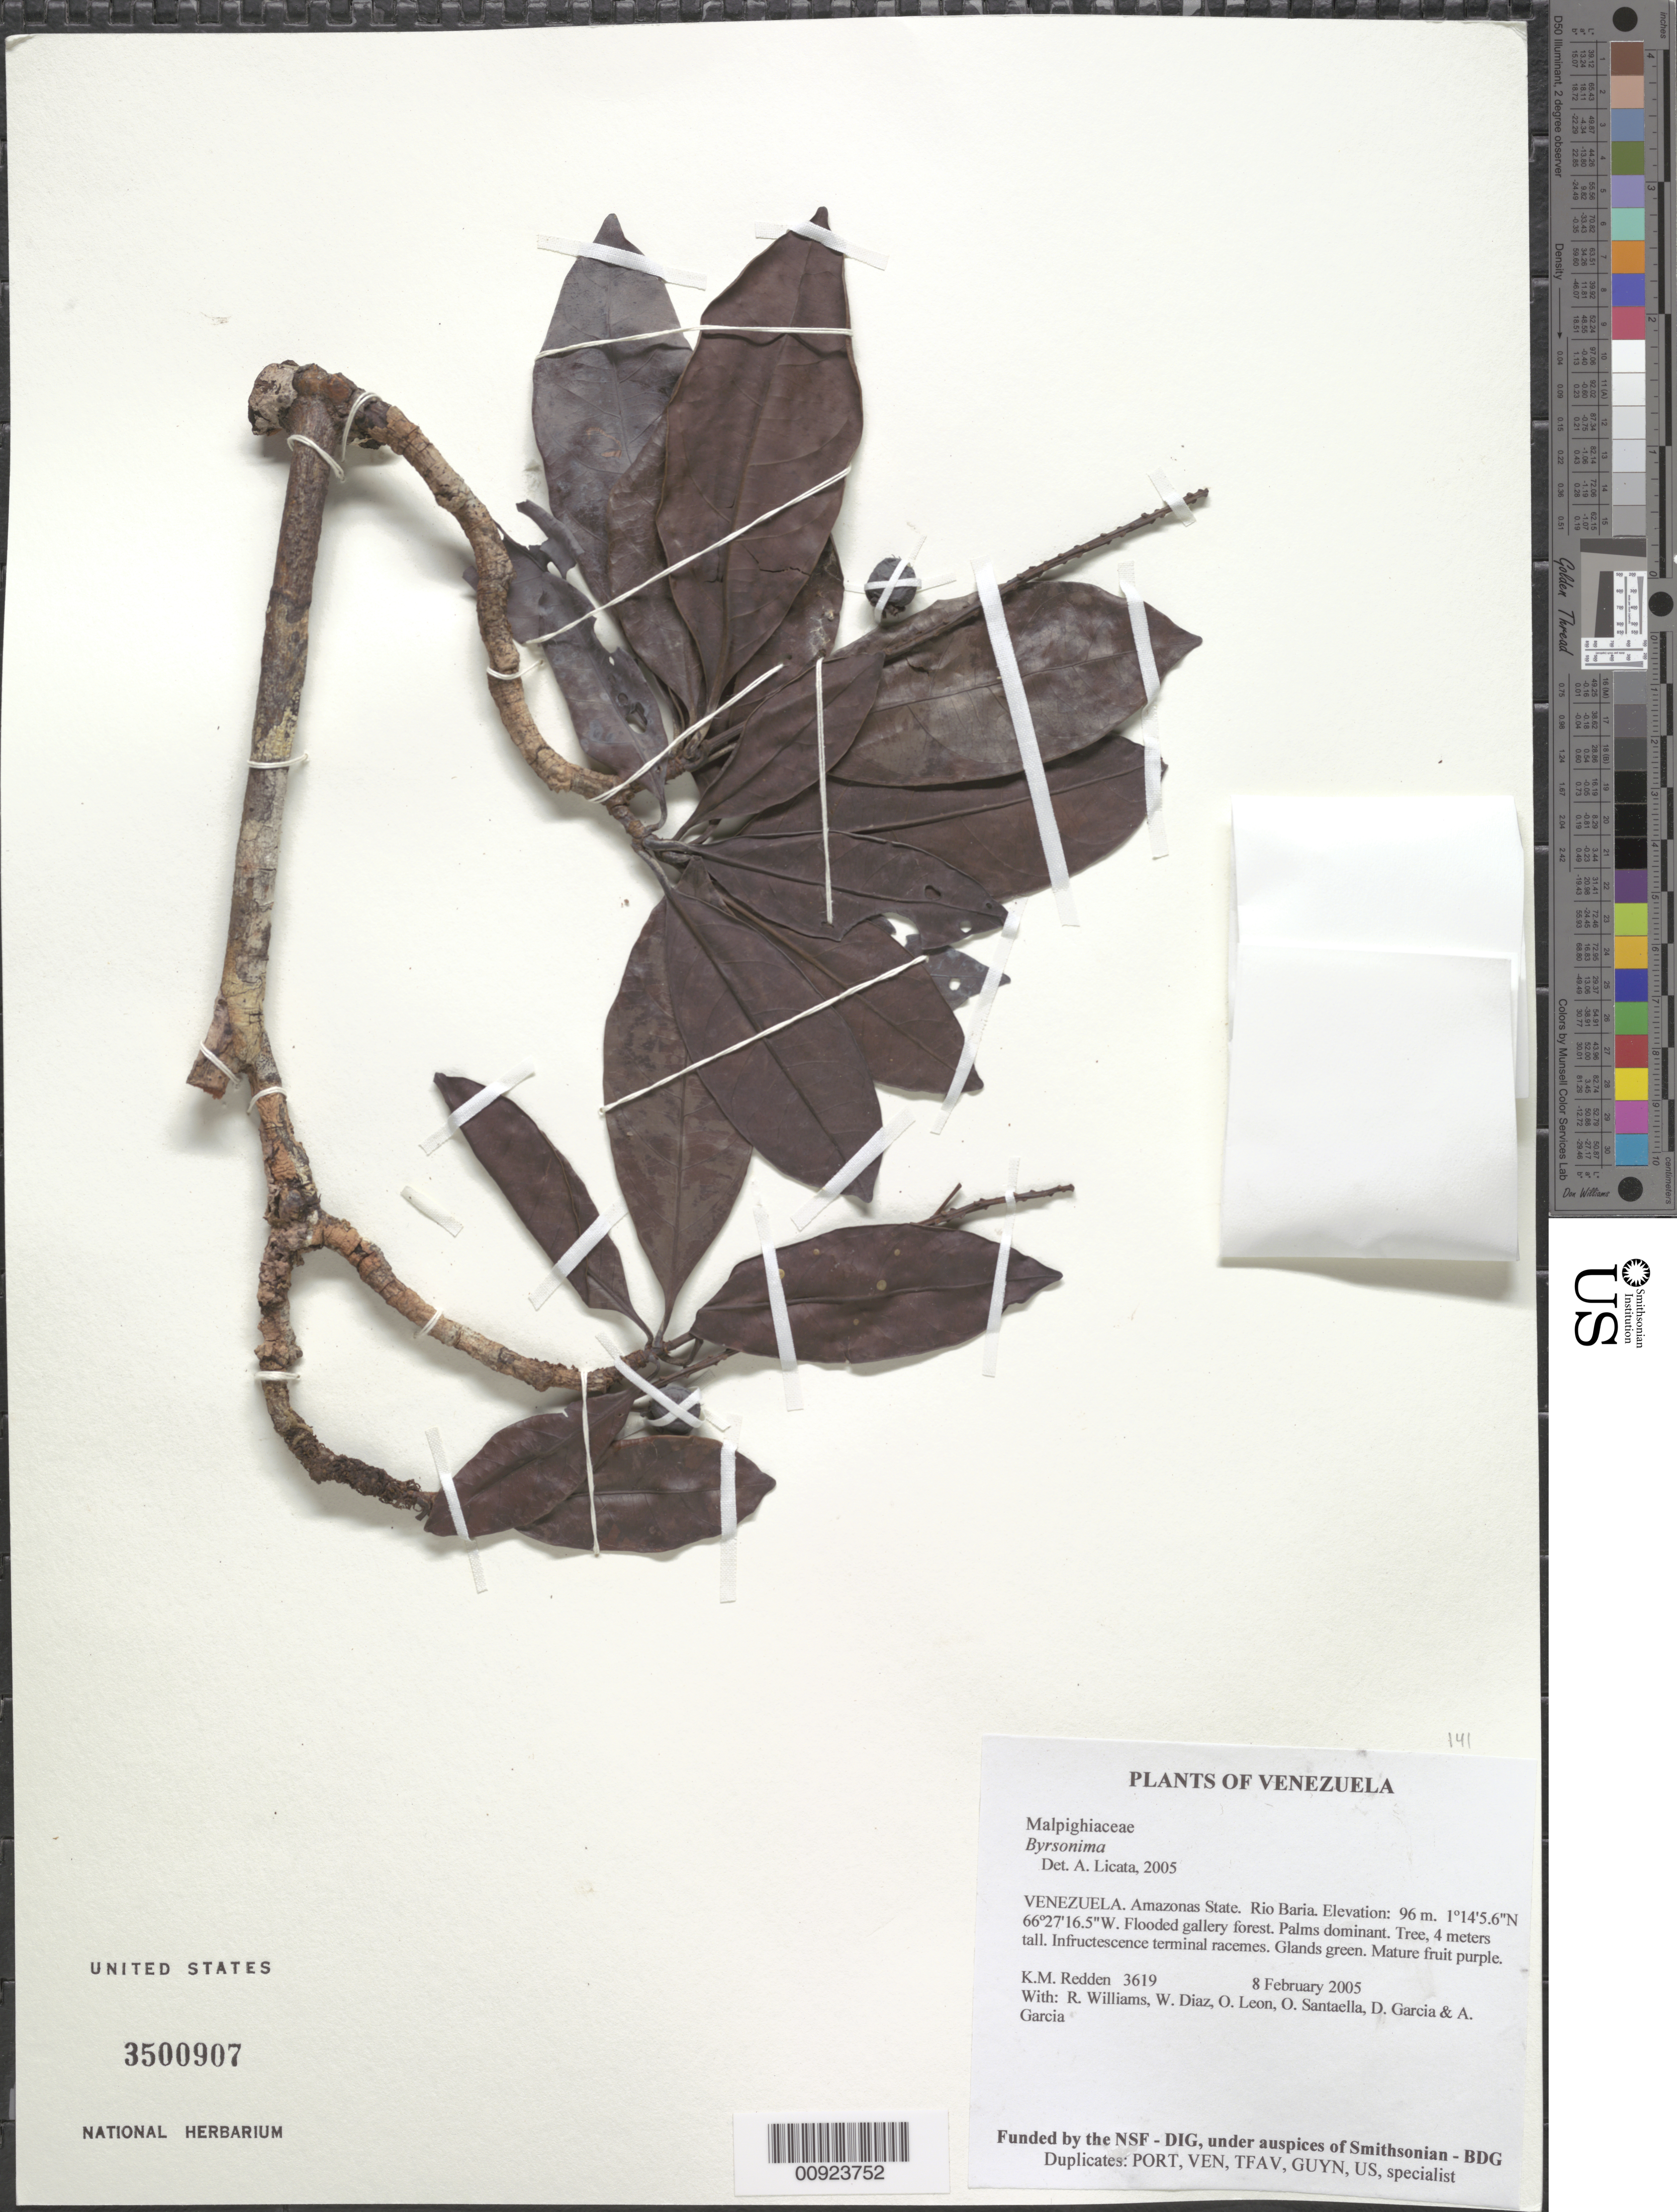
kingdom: Plantae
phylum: Tracheophyta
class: Magnoliopsida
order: Malpighiales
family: Malpighiaceae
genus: Byrsonima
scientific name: Byrsonima sp.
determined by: Licata, A., (PORT), Univ. Nac. Exp. de los Llanos Ezequiel Zamora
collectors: K. M. Redden, R. Williams, W. Díaz P., O. León, O. Santaella, D. Garcia & A. Garcia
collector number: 3619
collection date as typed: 8 February 2005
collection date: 2005-02-08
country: Venezuela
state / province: Amazonas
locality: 20 - Rio Baria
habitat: Flooded gallery forest. Palms dominant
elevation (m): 96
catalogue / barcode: US 3500907